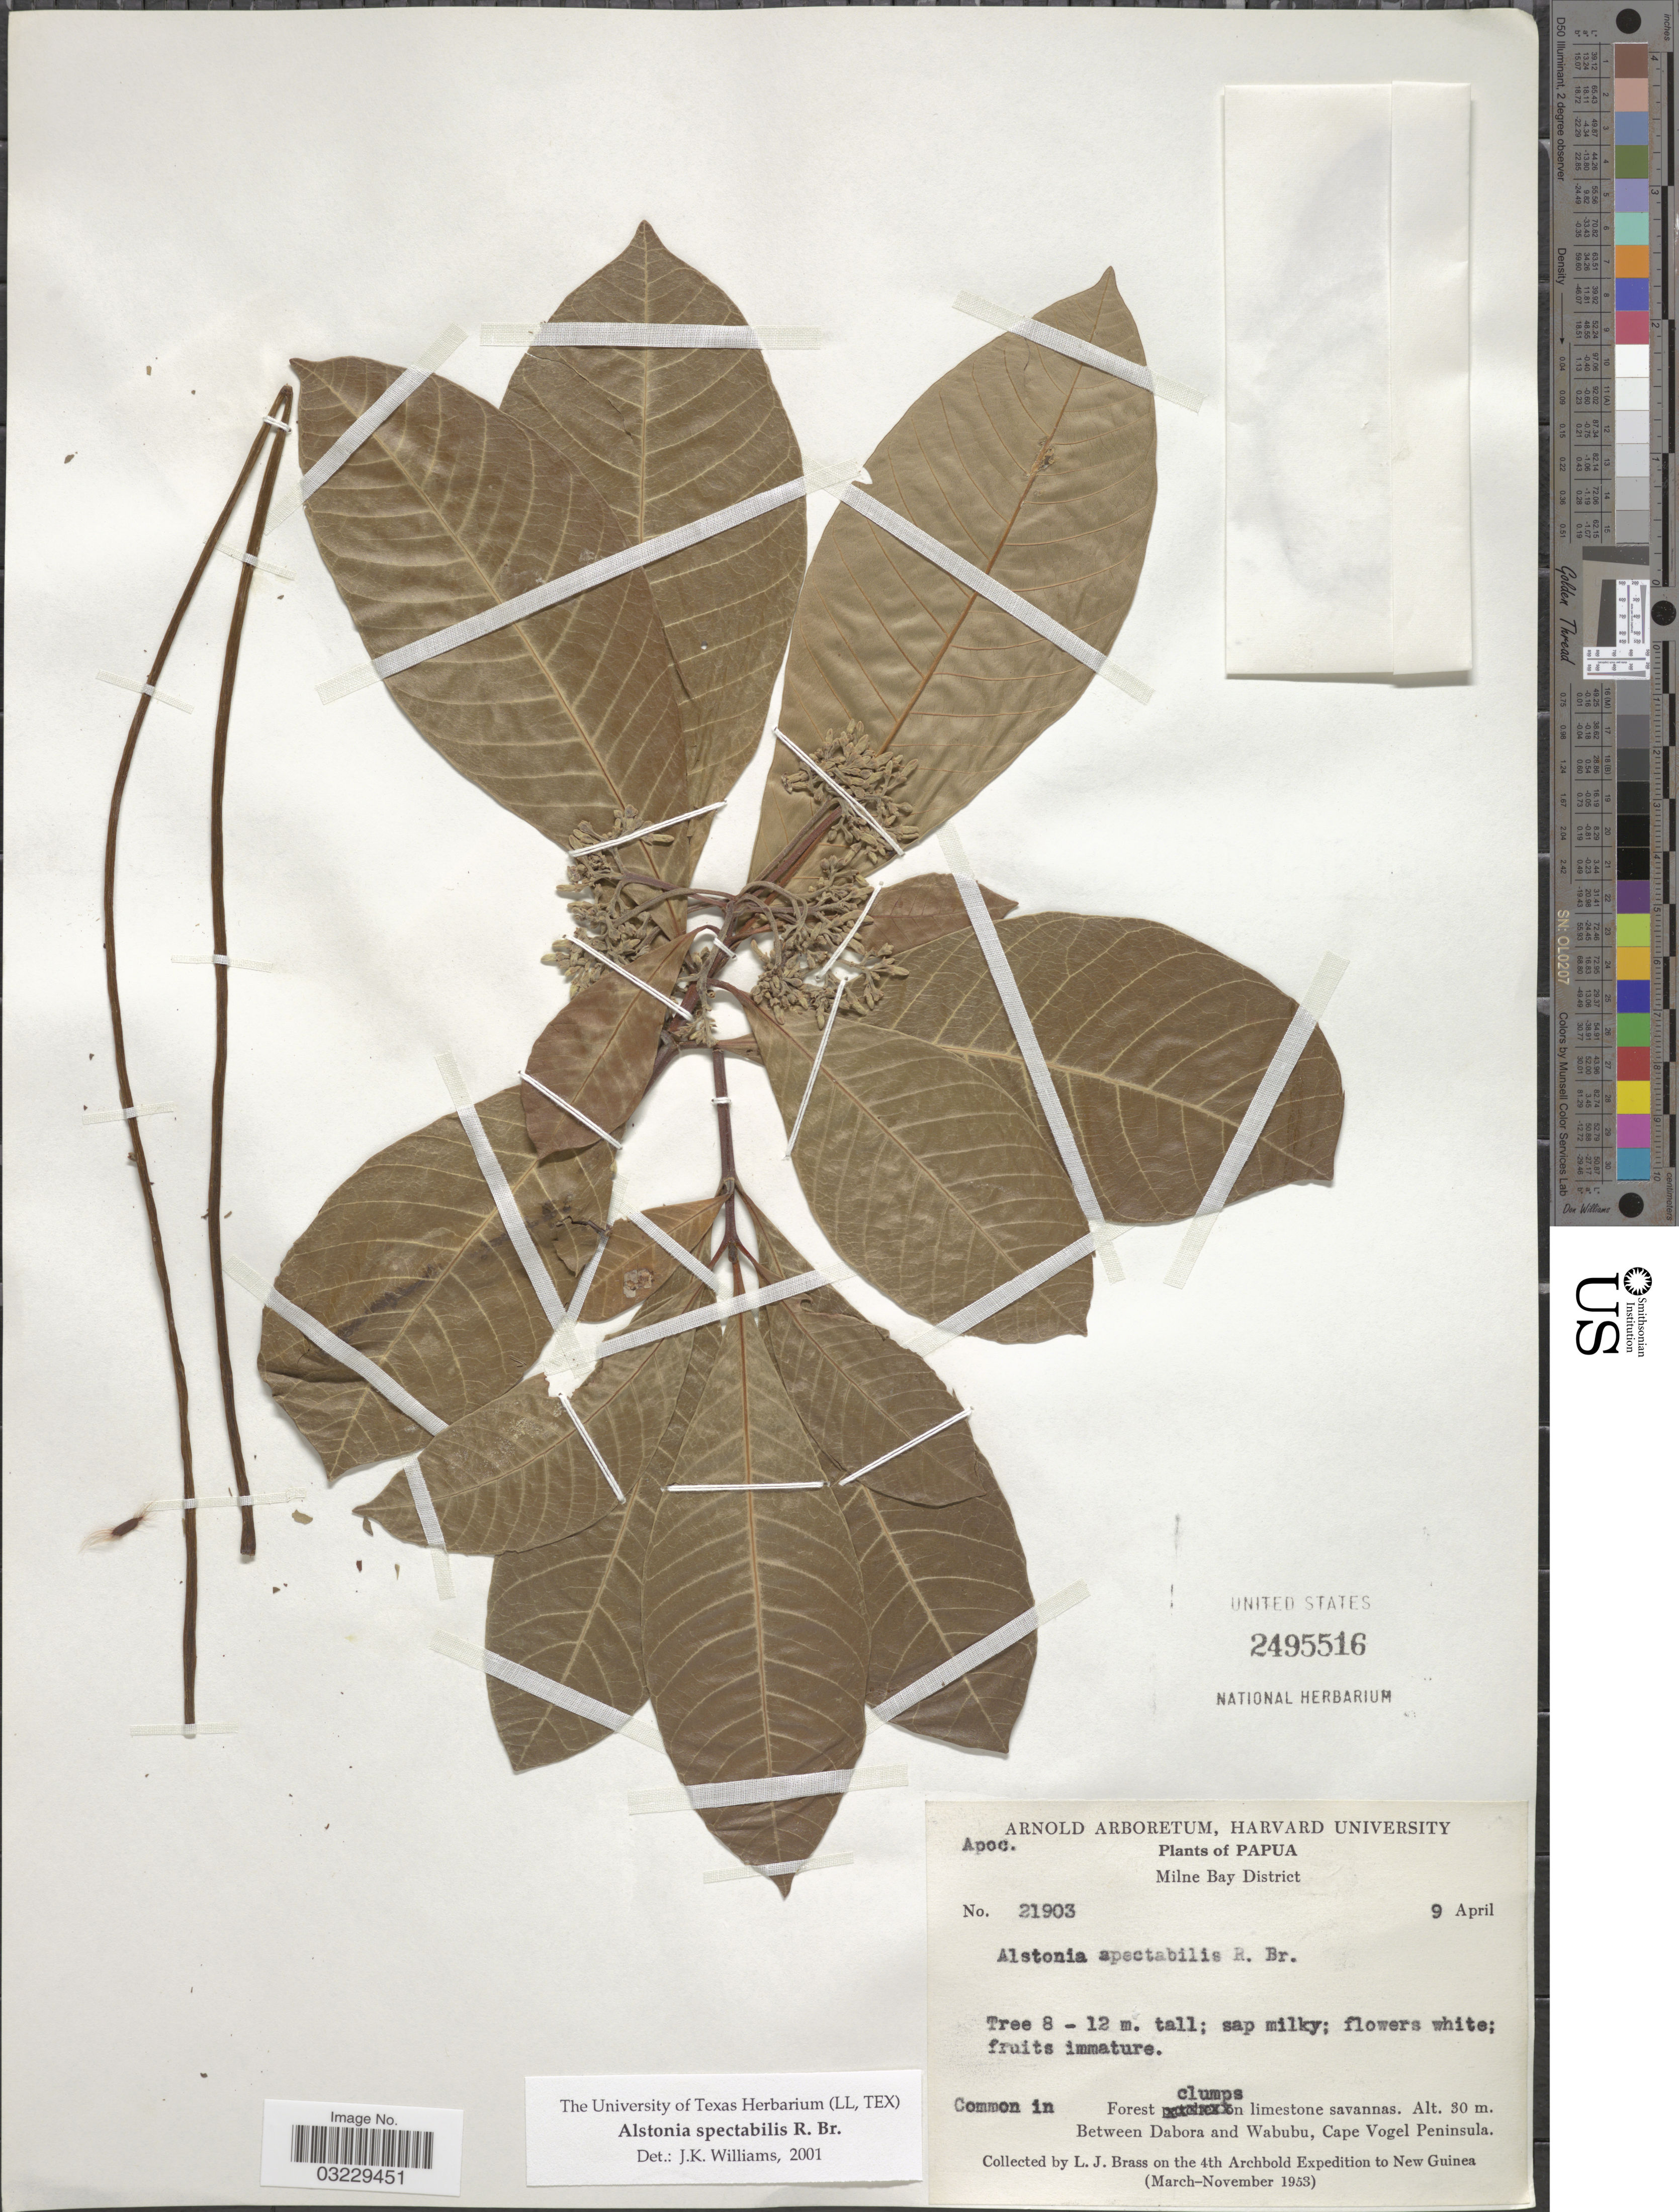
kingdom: Plantae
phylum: Tracheophyta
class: Magnoliopsida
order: Gentianales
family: Apocynaceae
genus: Alstonia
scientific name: Alstonia spectabilis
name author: R. Br.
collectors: L. J. Brass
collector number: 21903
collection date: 1953-04-09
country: Papua New Guinea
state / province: Milne Bay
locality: Milne Bay District, Between Dabora and Wabubu, Cape Vogel Peninsula.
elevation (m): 30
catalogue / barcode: US 2495516